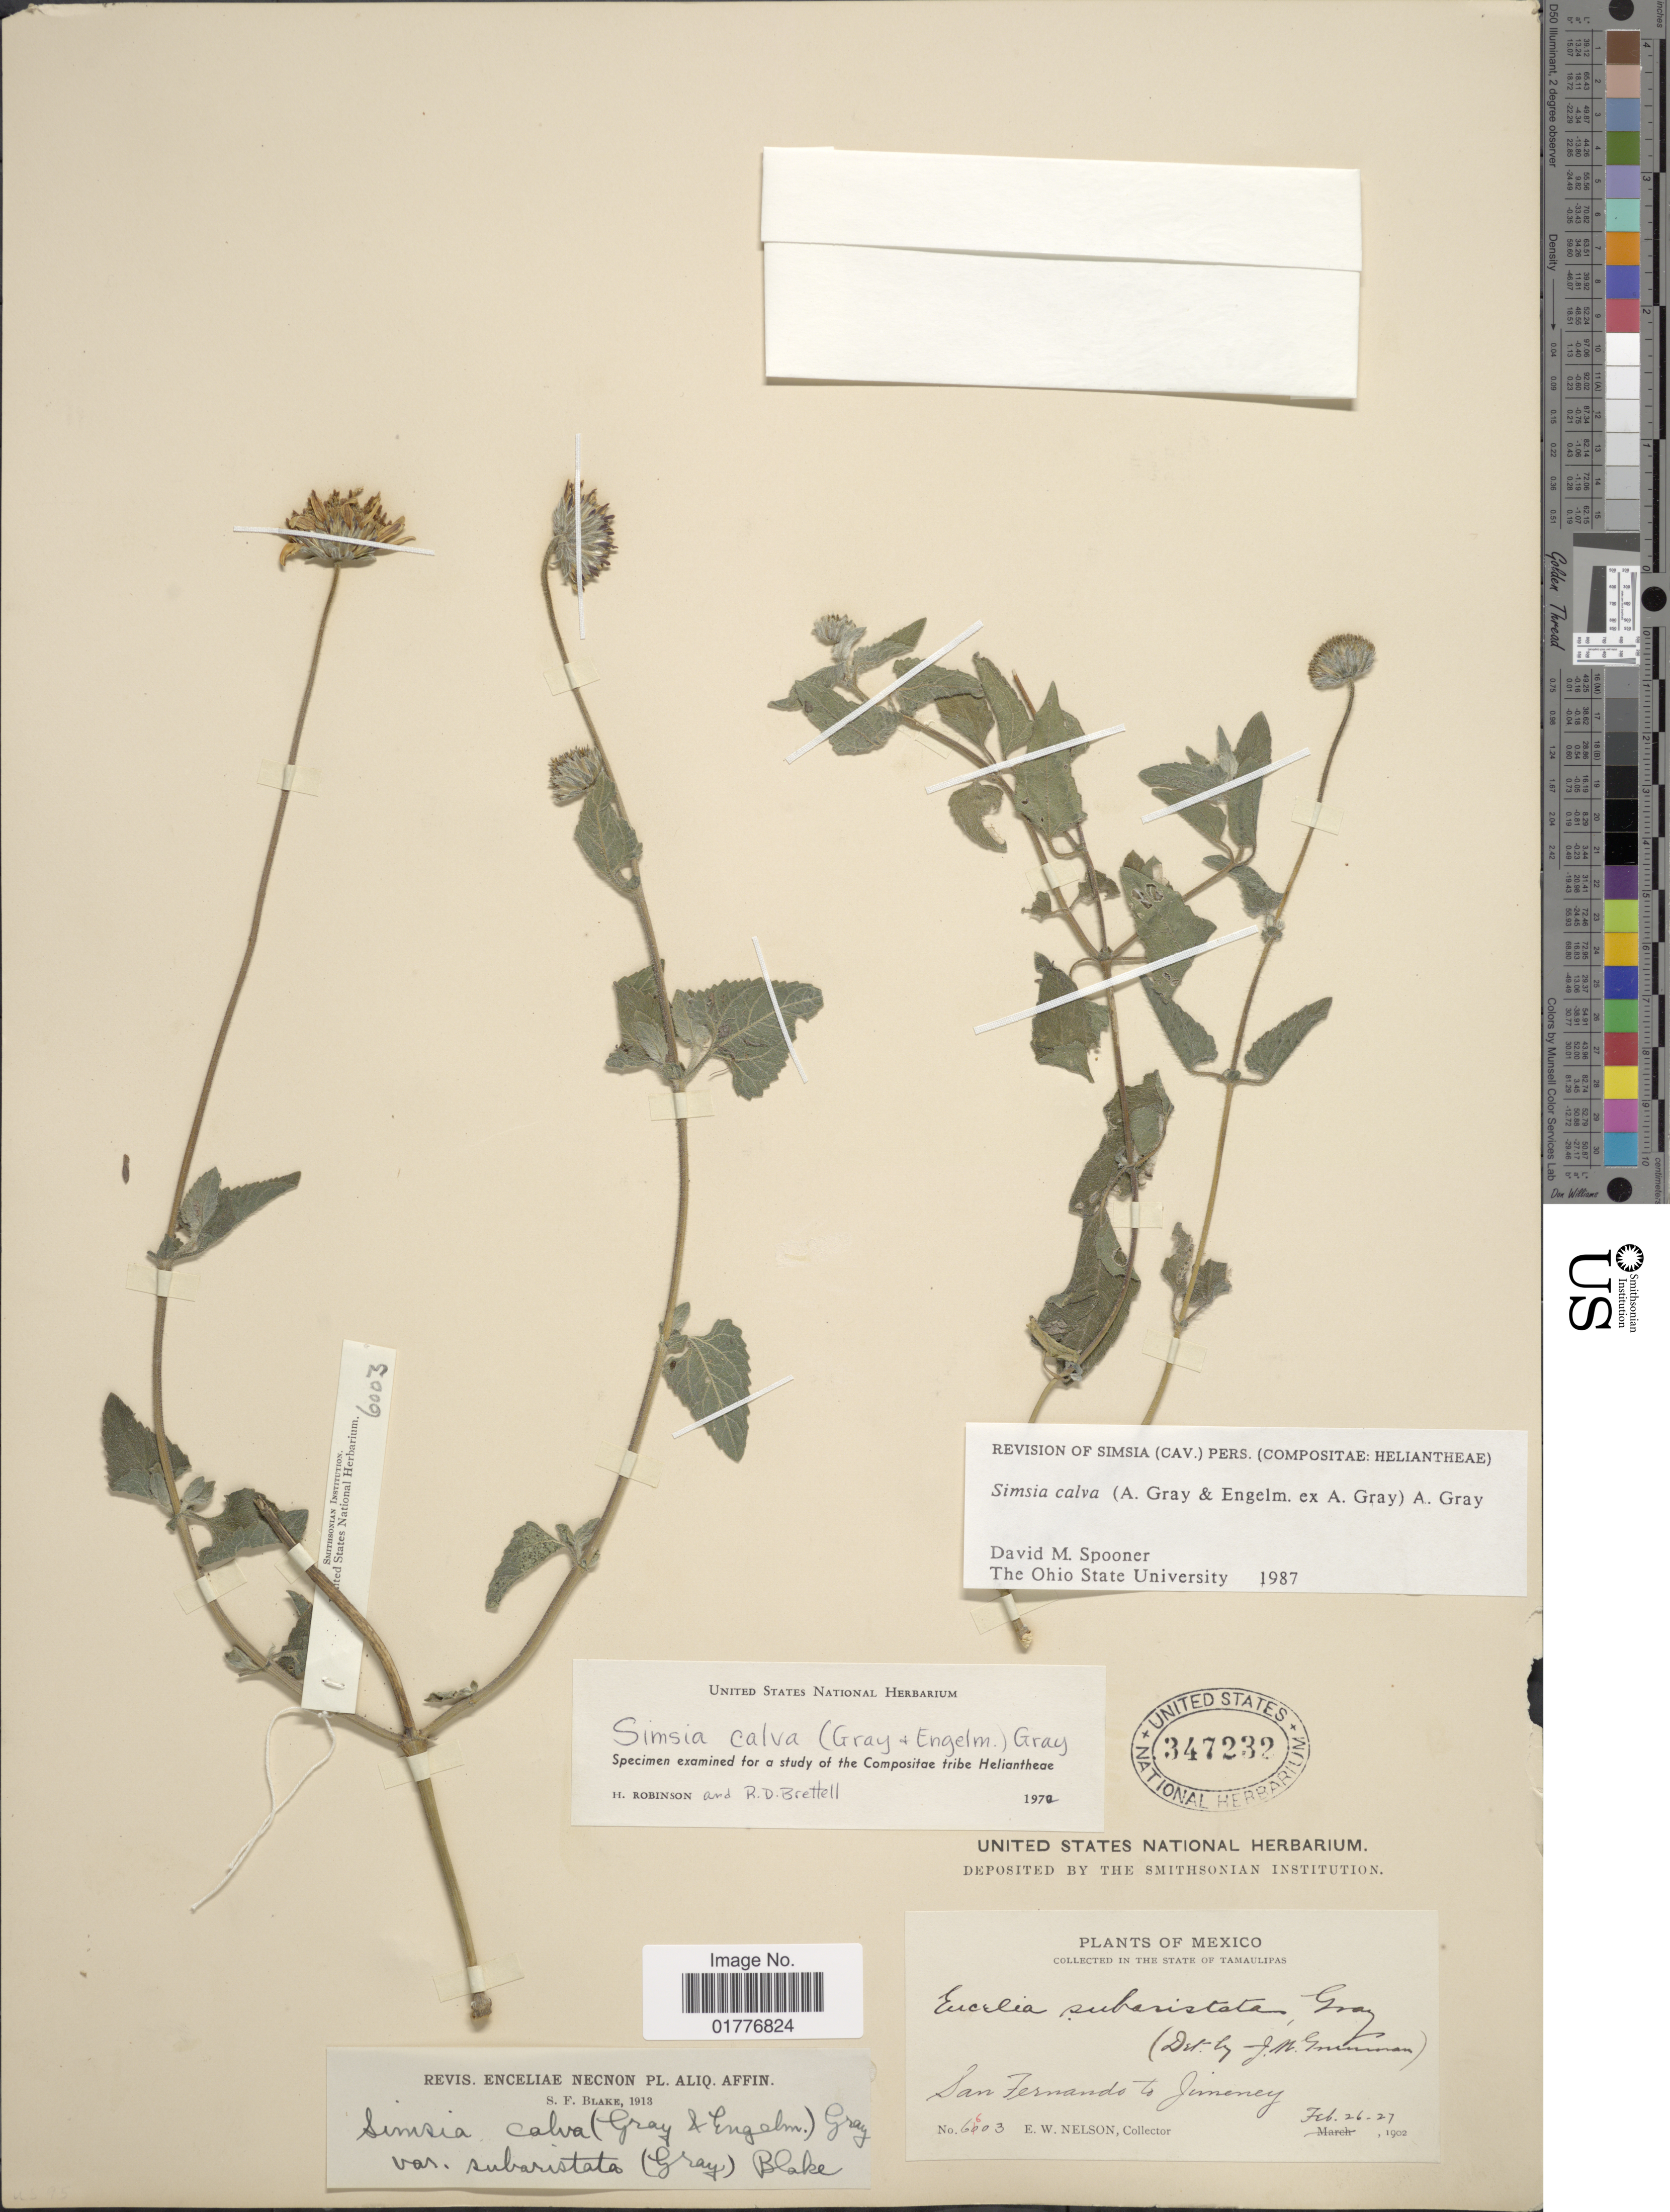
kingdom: Plantae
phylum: Tracheophyta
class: Magnoliopsida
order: Asterales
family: Asteraceae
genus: Simsia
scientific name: Simsia calva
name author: A. Gray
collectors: E. W. Nelson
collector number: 6603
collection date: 1902-02-26/1902-02-27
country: Mexico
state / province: Tamaulipas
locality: San Fernando to Jimeney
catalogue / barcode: US 247232